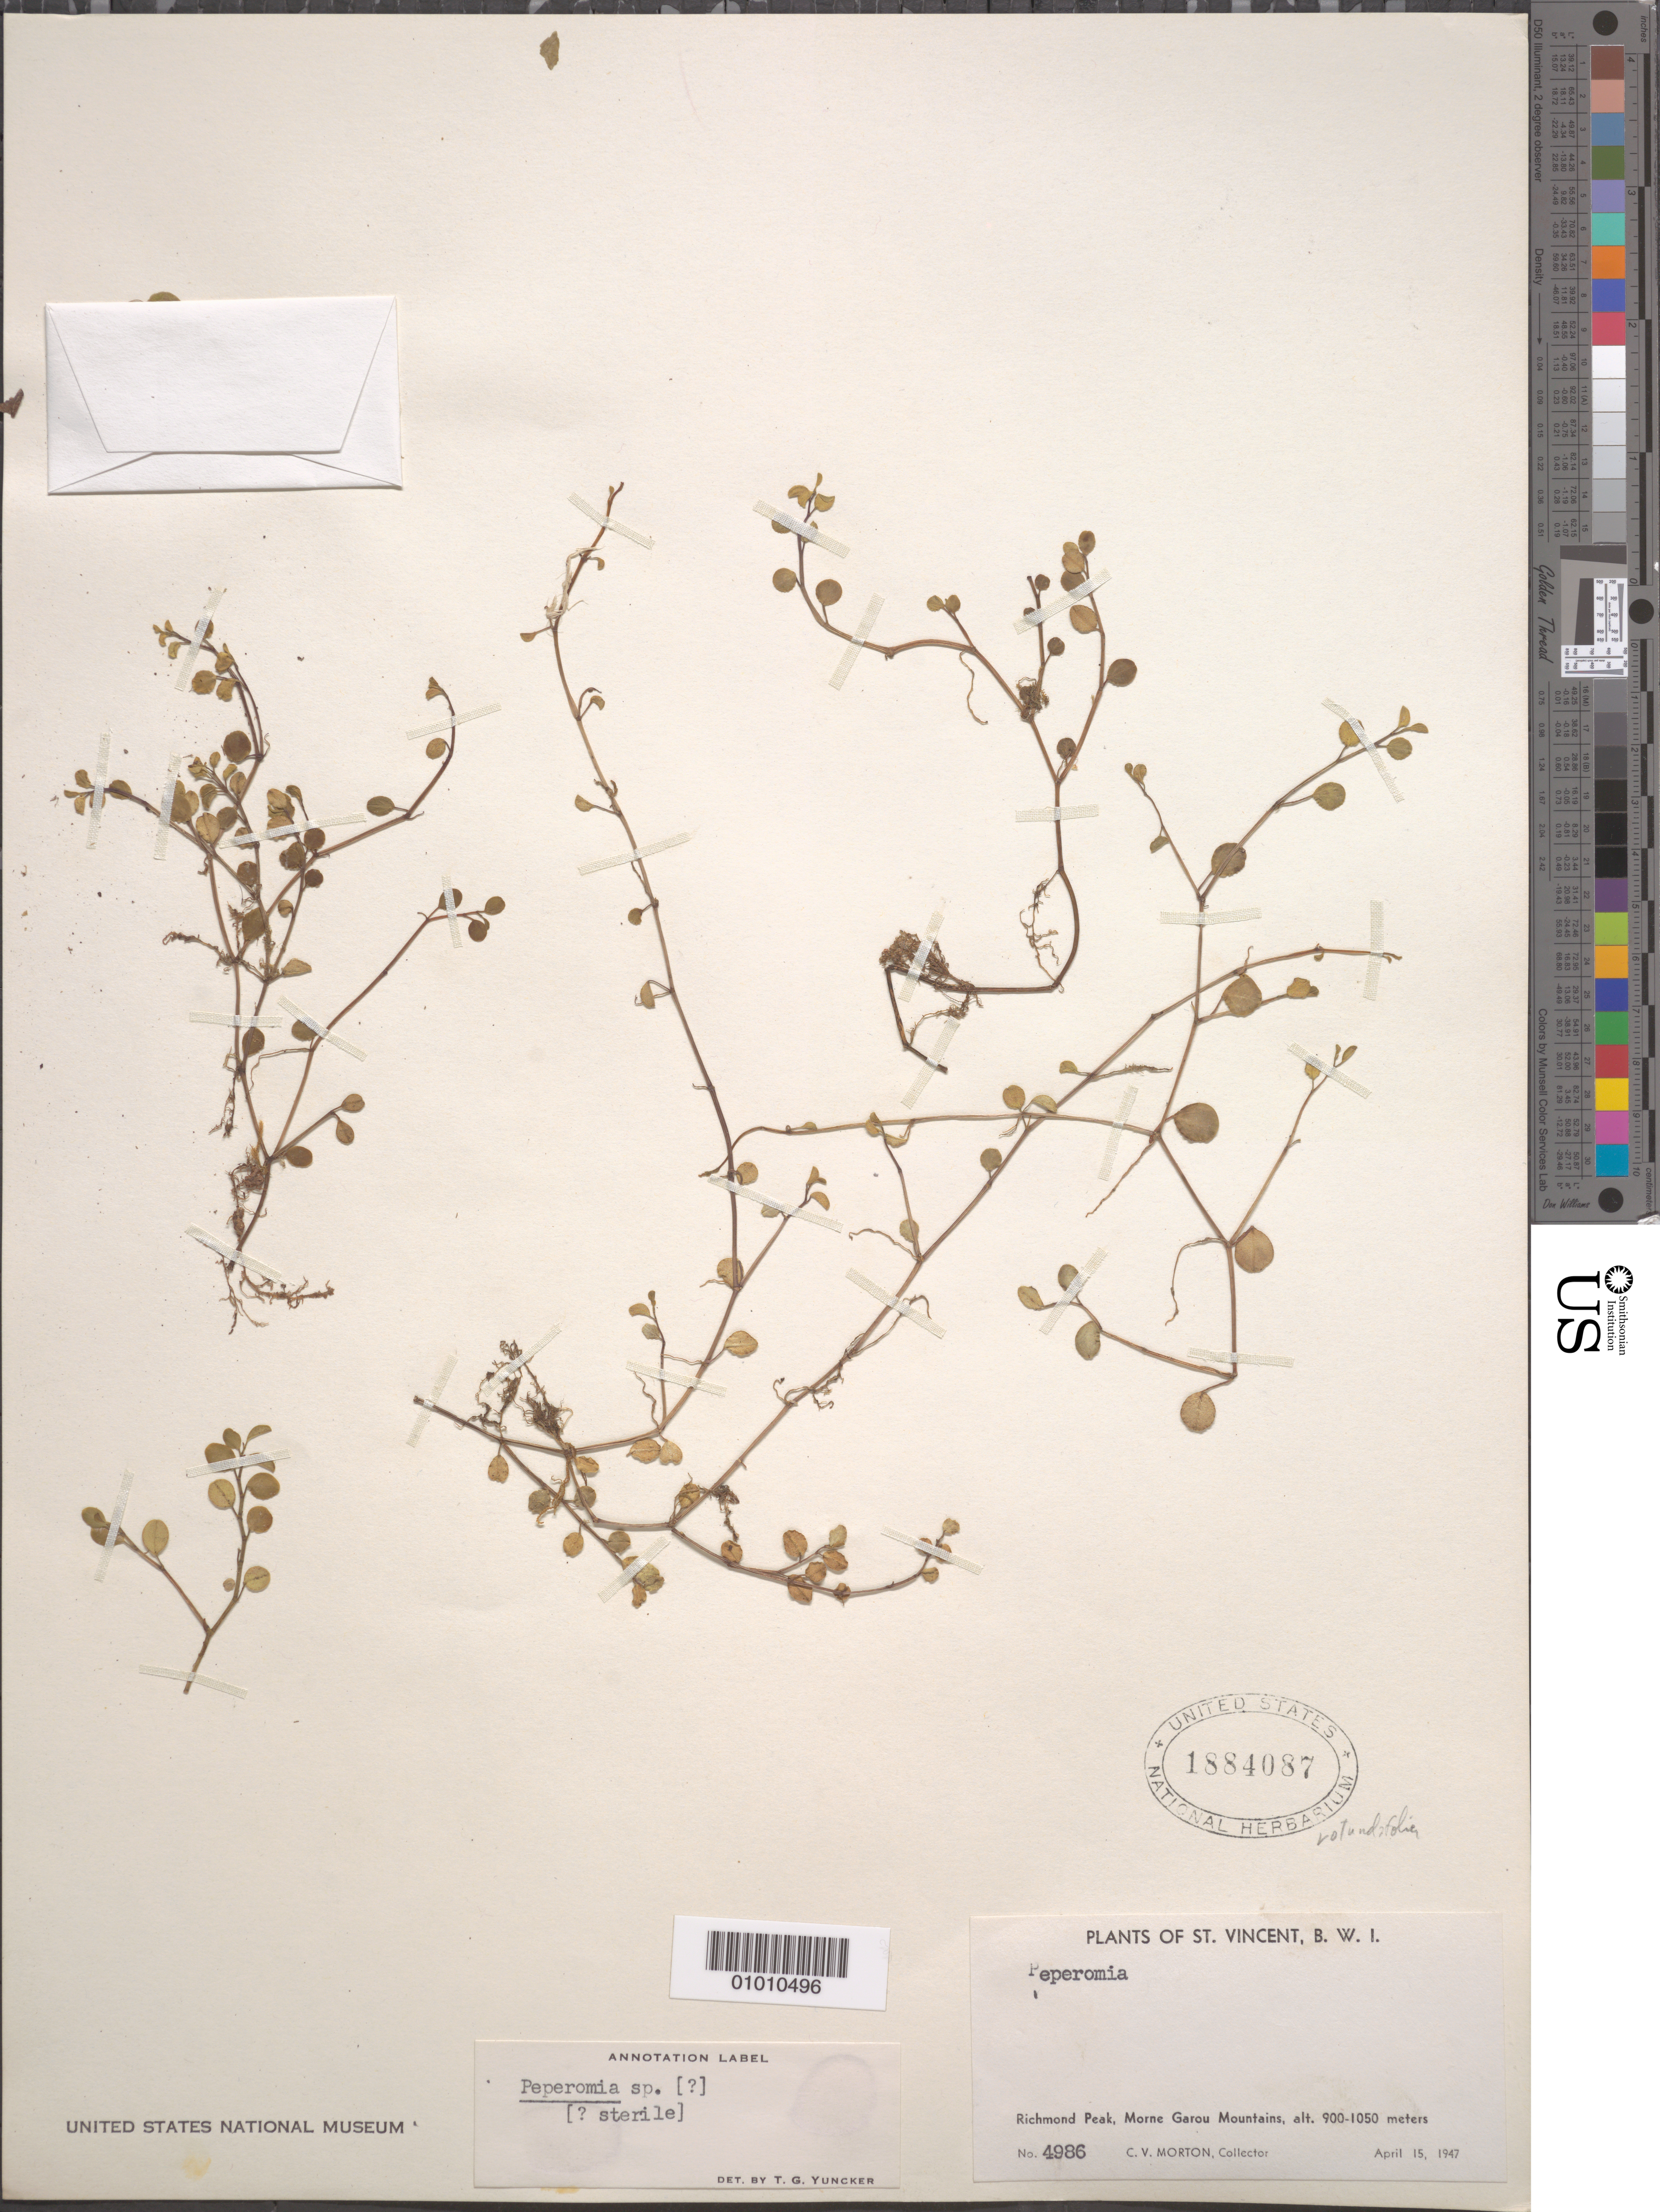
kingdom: Plantae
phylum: Tracheophyta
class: Magnoliopsida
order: Piperales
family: Piperaceae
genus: Peperomia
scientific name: Peperomia rotundifolia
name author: (L.) Kunth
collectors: C. V. Morton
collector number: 4986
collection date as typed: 15 Apr 1947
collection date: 1947-04-15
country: St. Vincent - Grenadines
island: St. Vincent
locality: Richmond Peak, Morne Garou Mts.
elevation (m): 900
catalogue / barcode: US 1884087